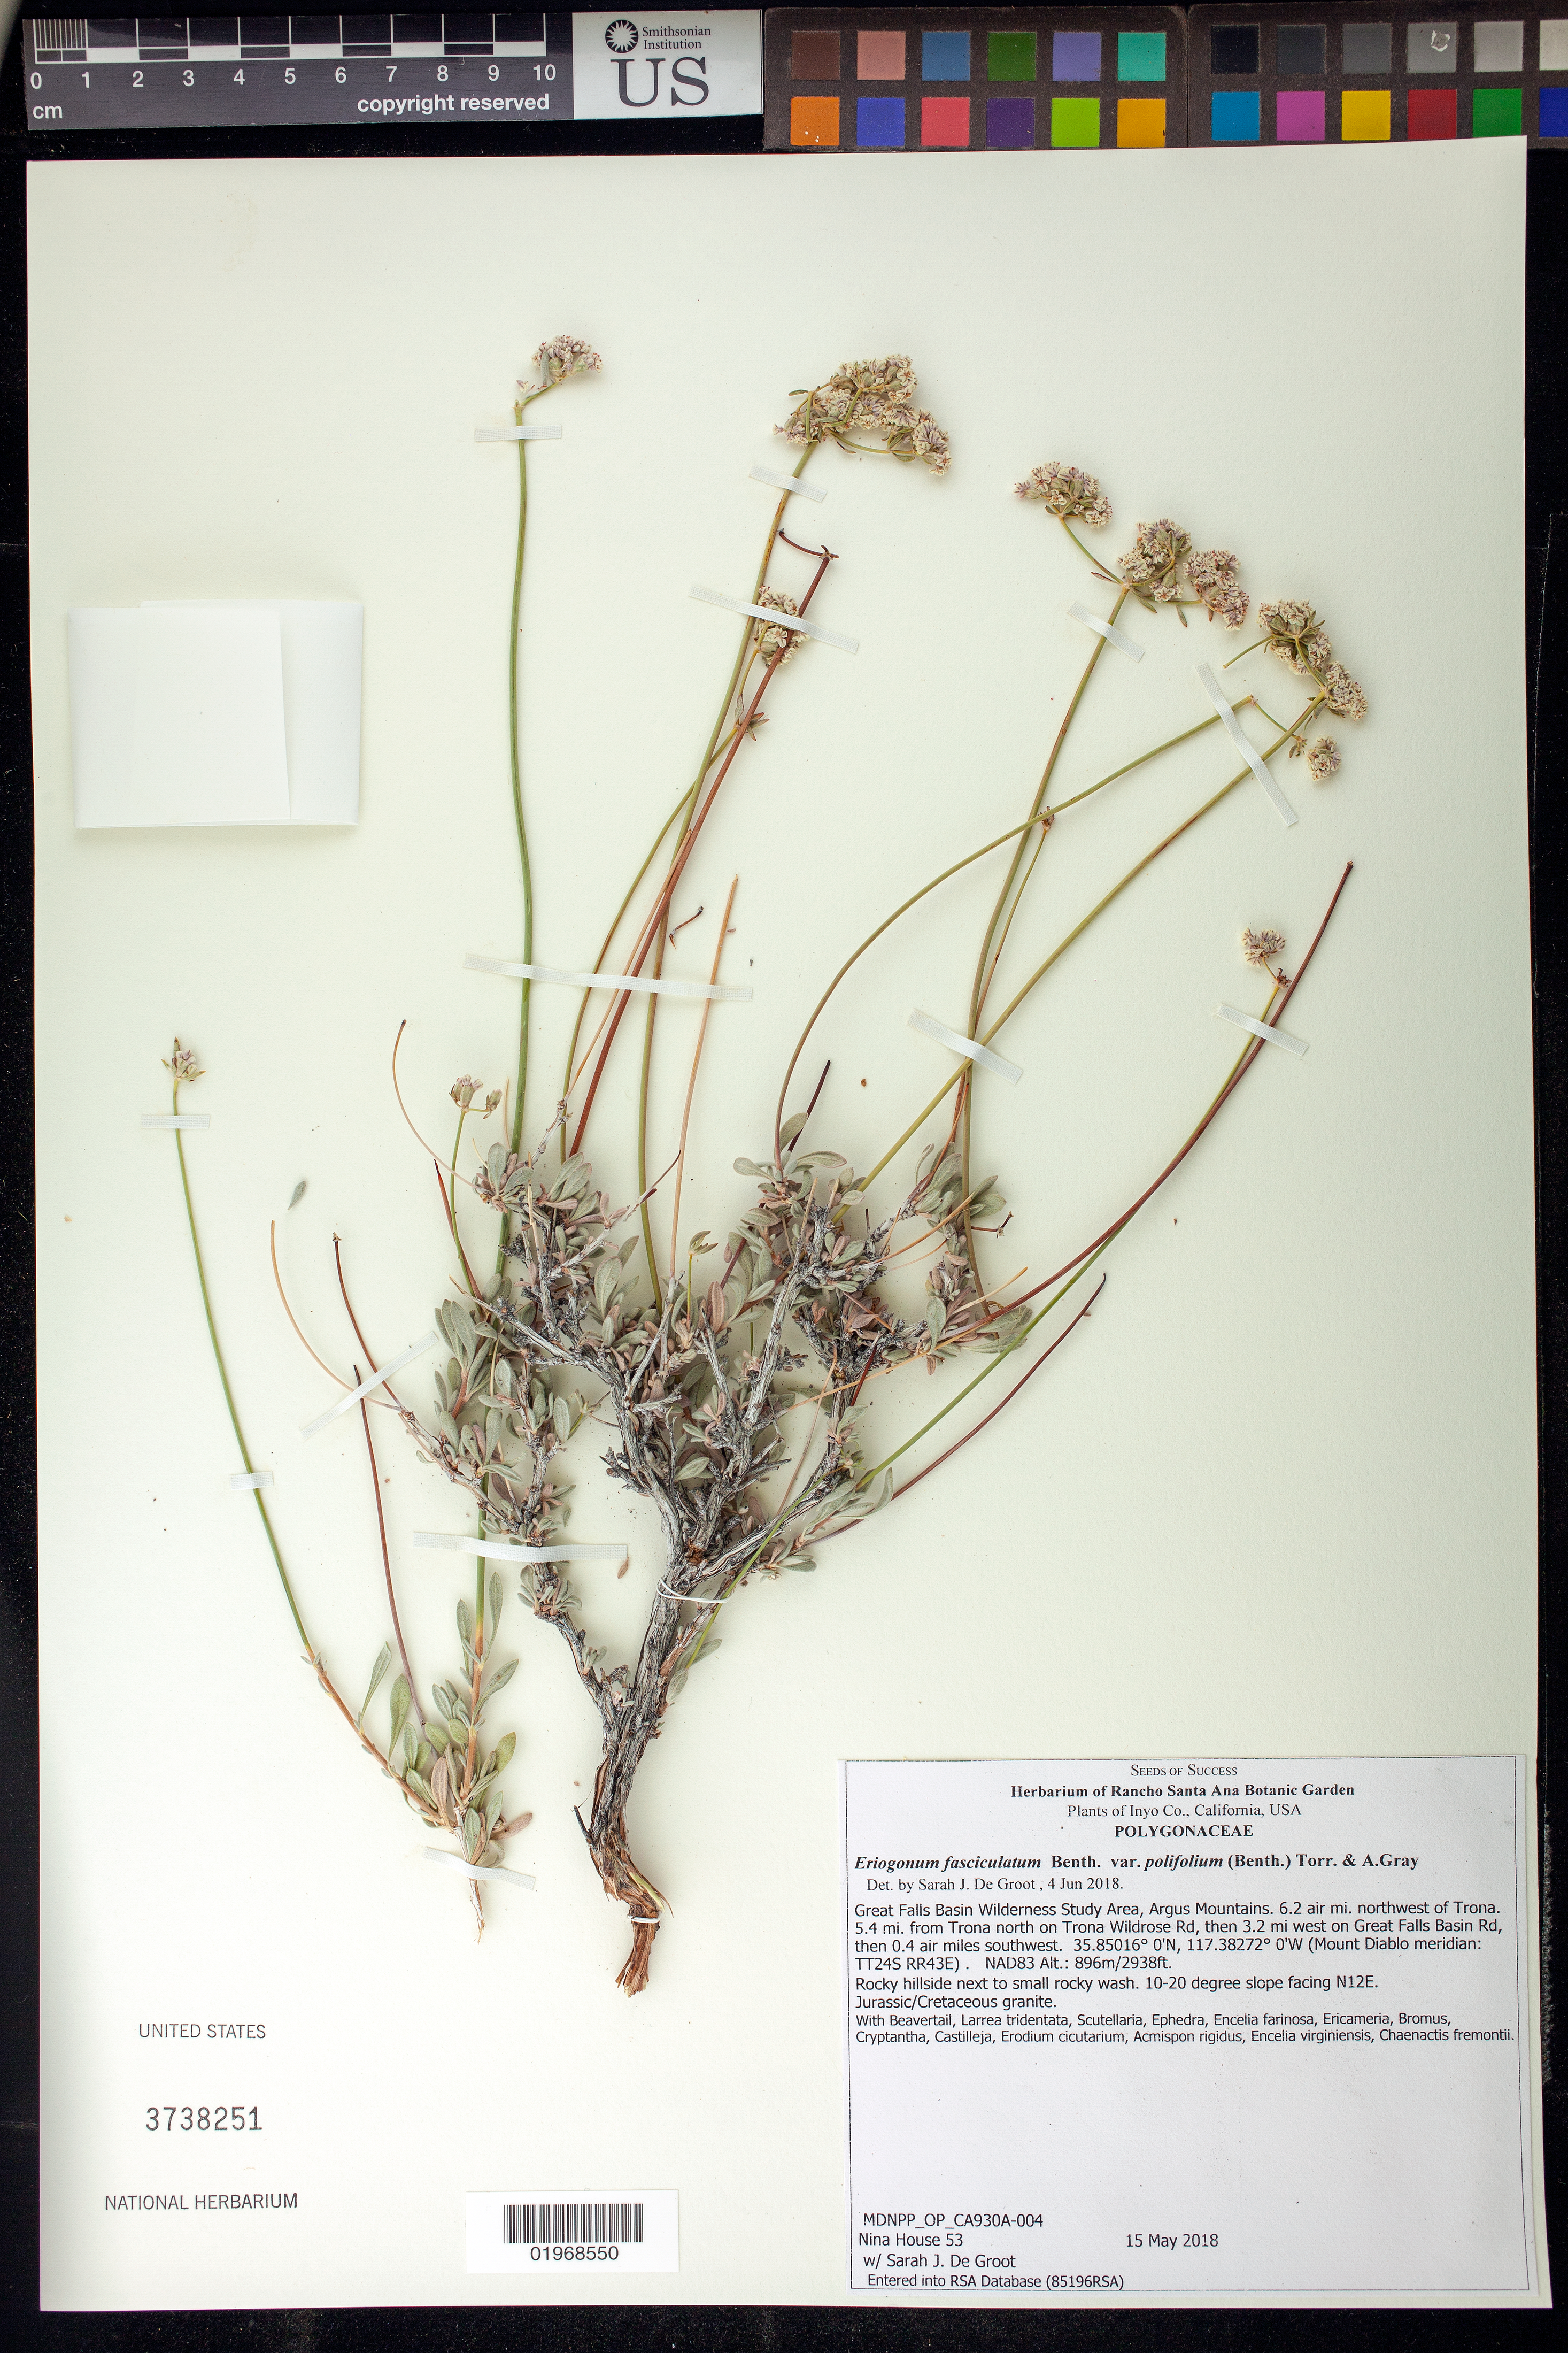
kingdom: Plantae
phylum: Tracheophyta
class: Magnoliopsida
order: Caryophyllales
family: Polygonaceae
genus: Eriogonum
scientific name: Eriogonum fasciculatum var. polifolium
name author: (Benth.) Torr. & A. Gray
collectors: N. House & S. De Groot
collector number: CA930A-004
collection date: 2018-05-15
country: United States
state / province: California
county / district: Inyo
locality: Great Falls Basin Wilderness Study Area, 3.2 mi W on Great Falls Basin Rd.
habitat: Rocky hillside.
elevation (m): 896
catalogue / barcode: US 3738251